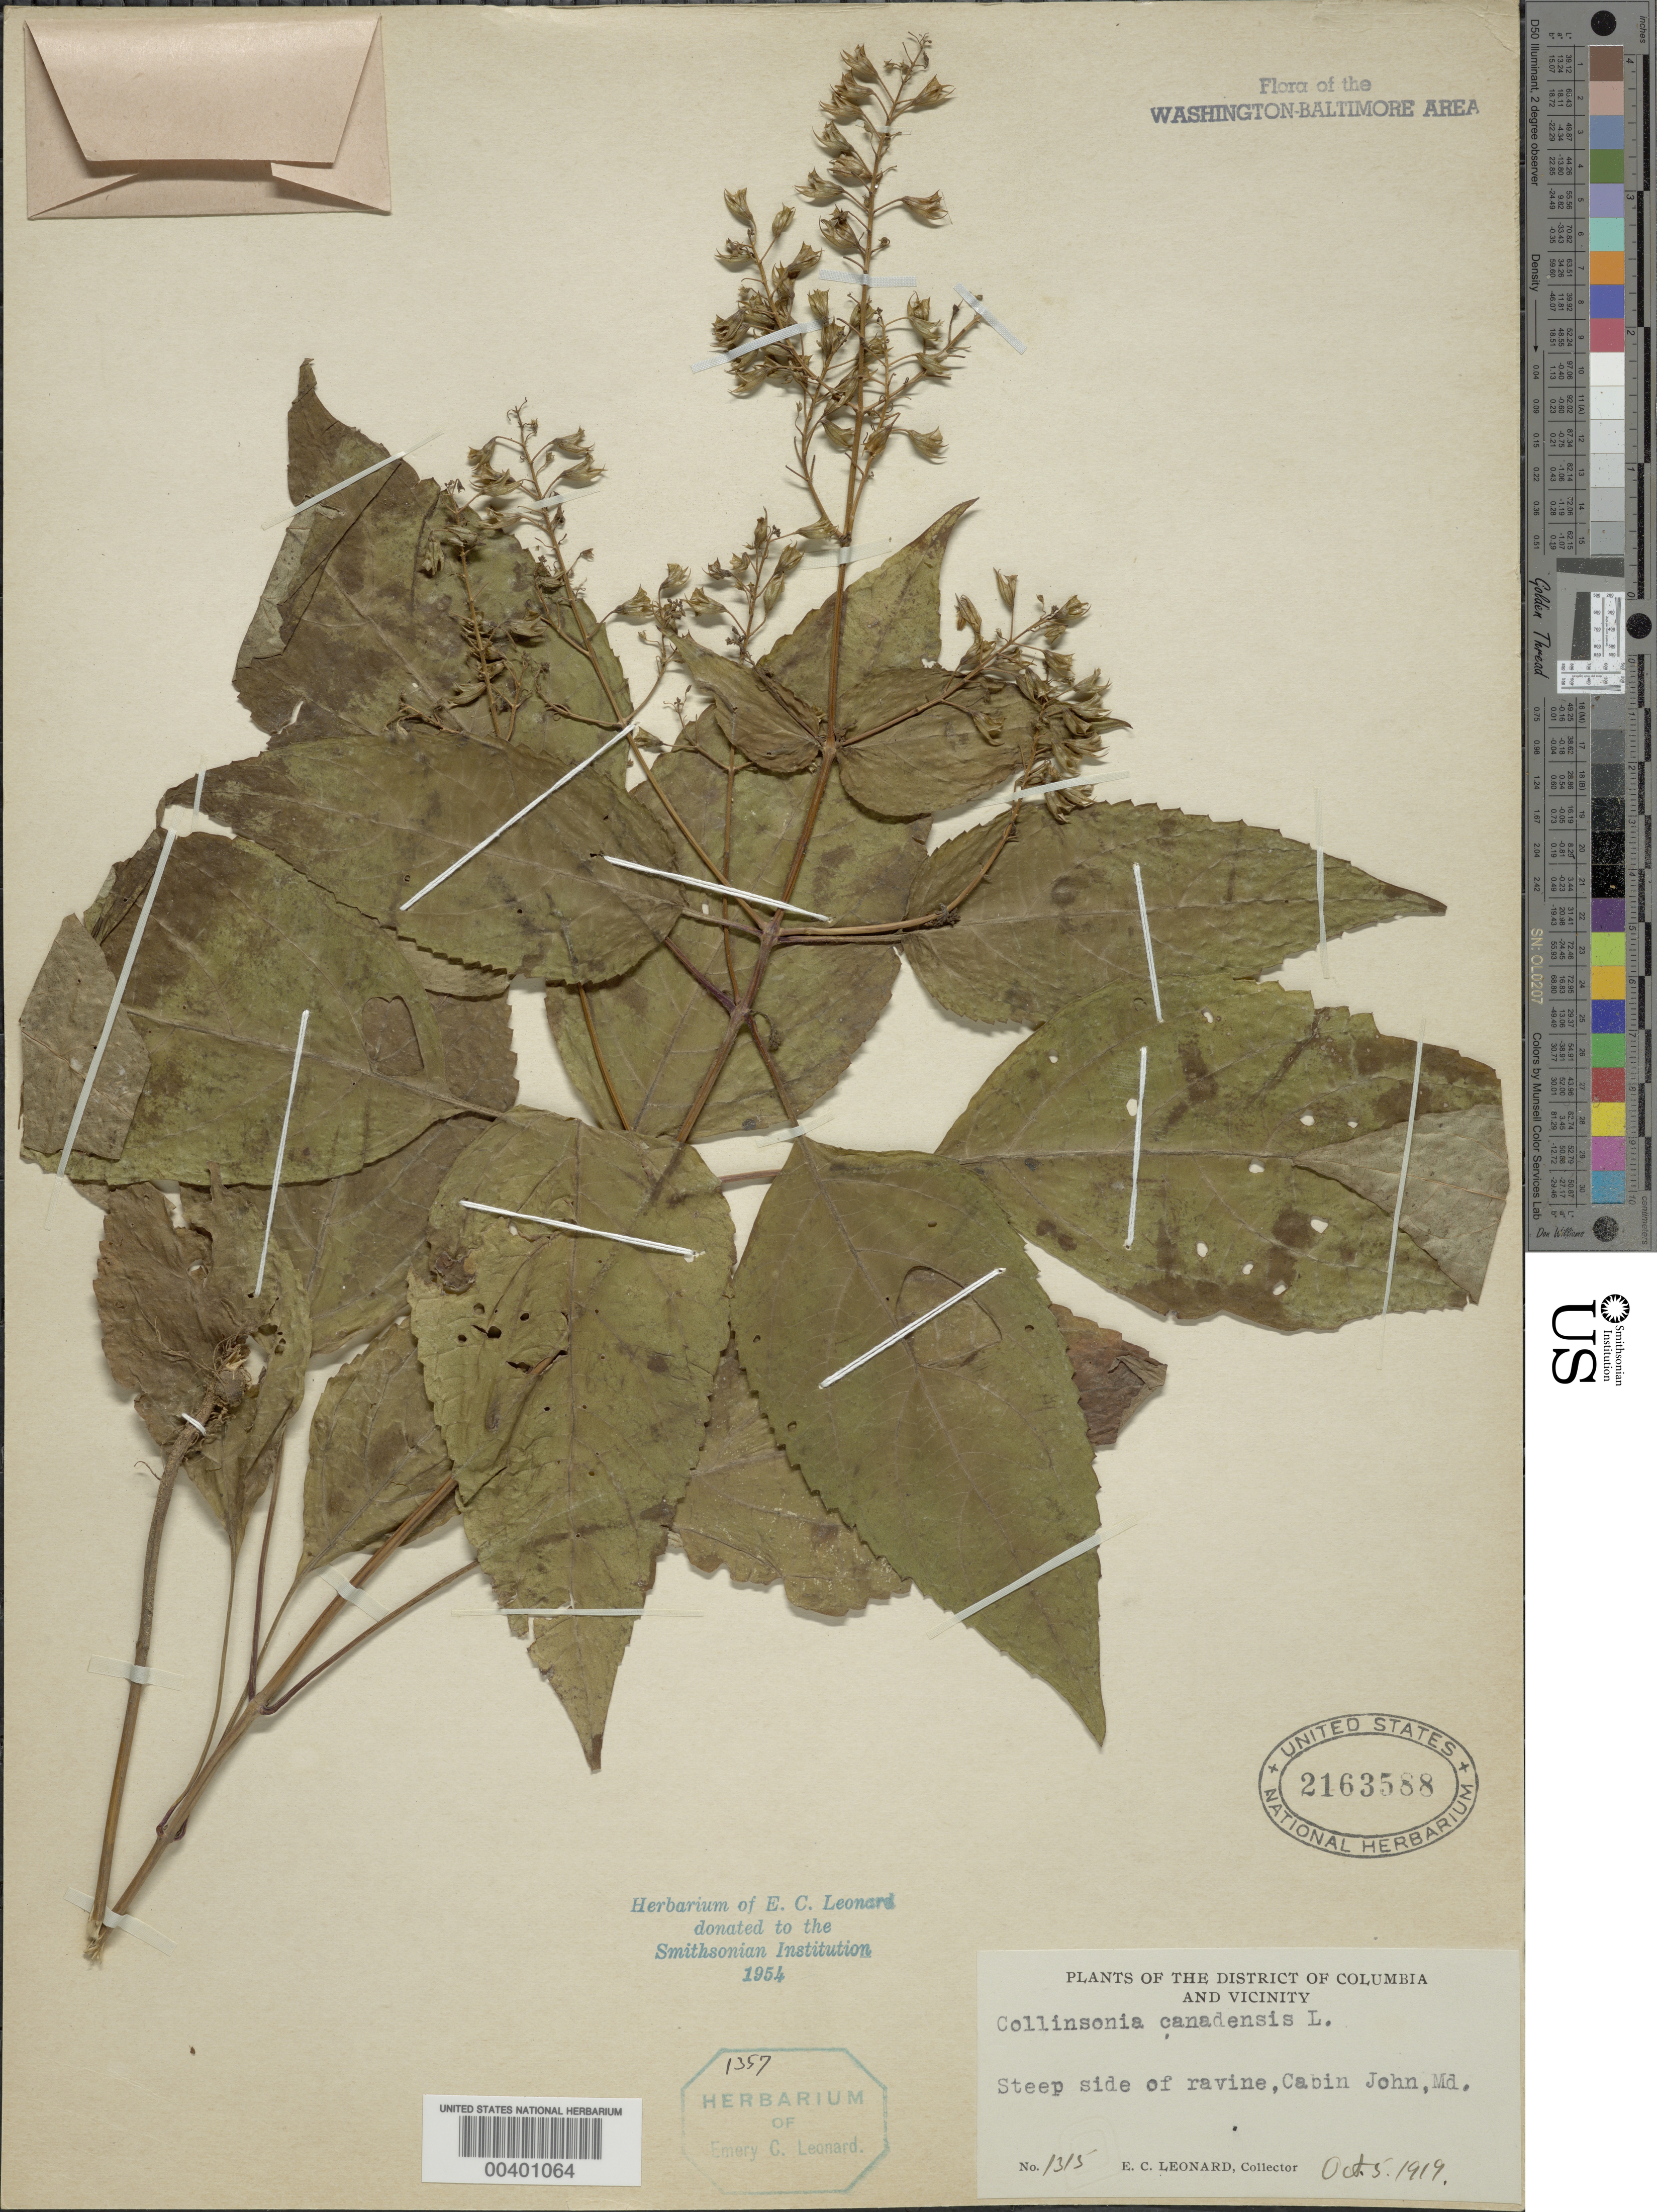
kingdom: Plantae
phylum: Tracheophyta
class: Magnoliopsida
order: Lamiales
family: Lamiaceae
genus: Collinsonia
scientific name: Collinsonia canadensis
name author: L.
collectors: E. C. Leonard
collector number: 1315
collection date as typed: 05 Oct 1919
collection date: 1919-10-05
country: United States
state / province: Maryland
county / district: Montgomery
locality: Cabin John C. & O. Canal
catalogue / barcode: US 2163588